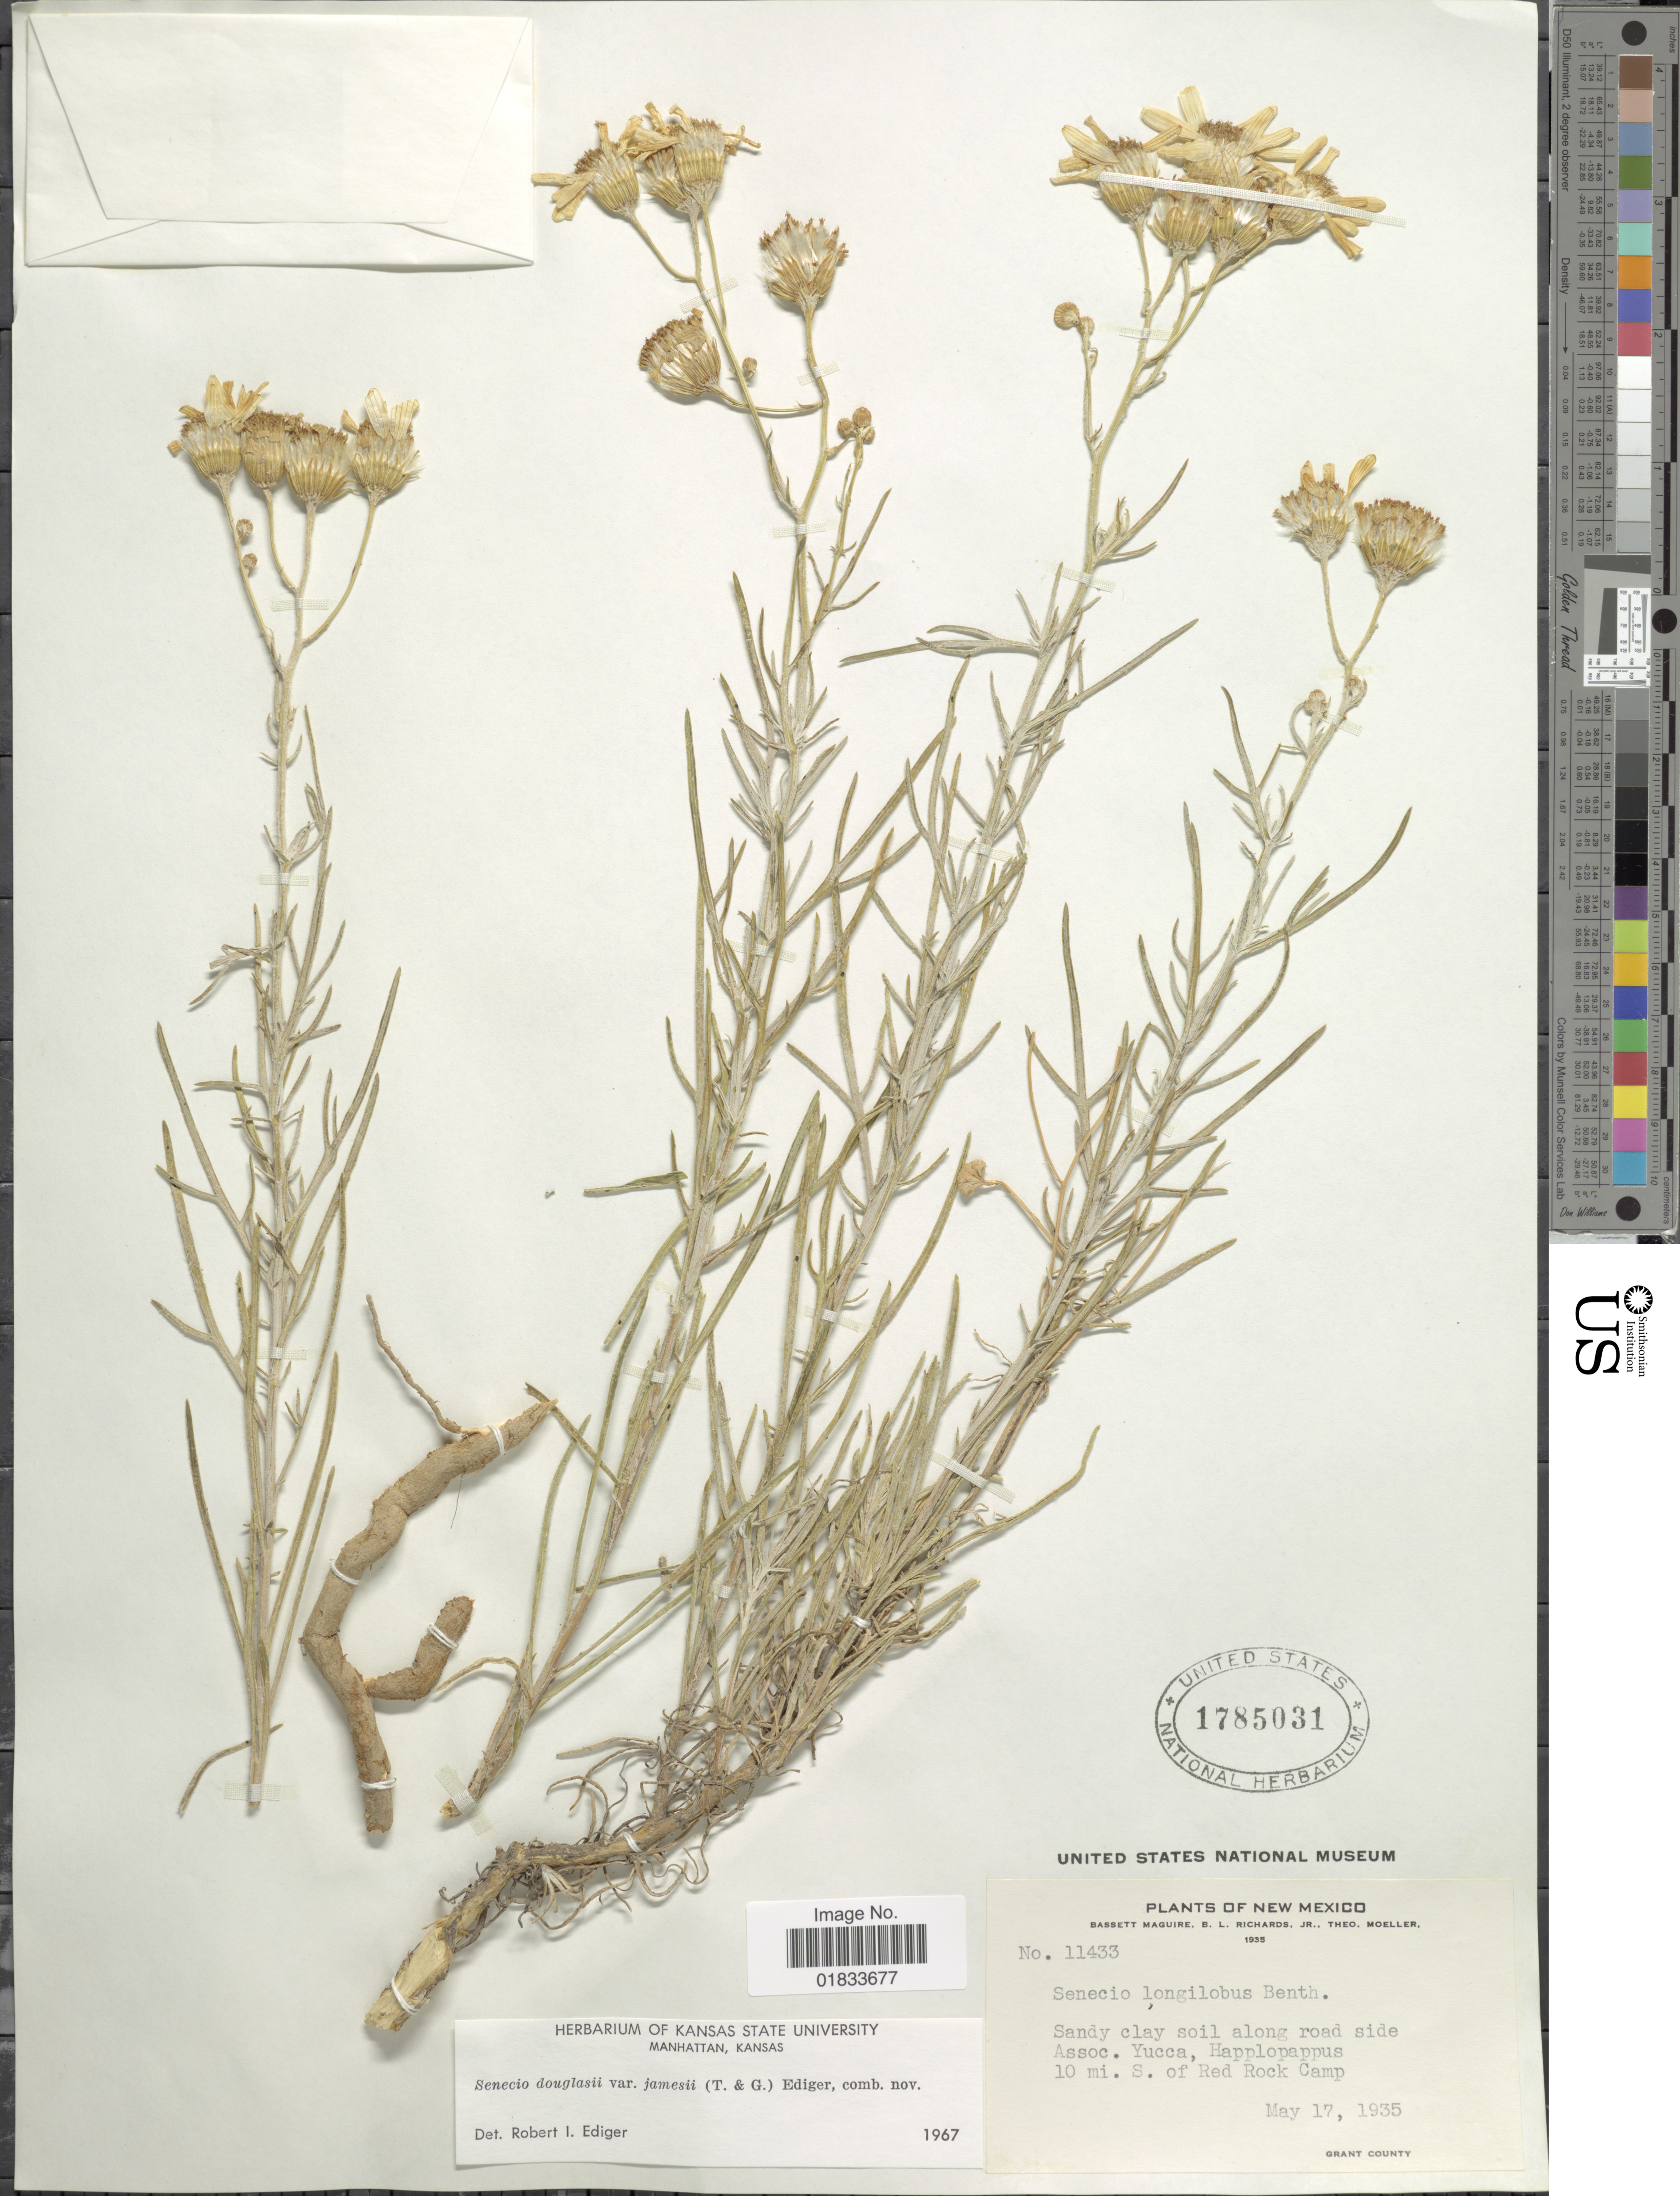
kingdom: Plantae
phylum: Tracheophyta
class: Magnoliopsida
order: Asterales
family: Asteraceae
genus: Senecio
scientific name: Senecio flaccidus var. flaccidus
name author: Less.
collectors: B. Maguire, B. Richards & T. Moeller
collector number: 11433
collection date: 1935-05-17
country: United States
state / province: New Mexico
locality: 10 mi. S. of Red Rock Camp, Grant County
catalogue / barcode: US 1785031